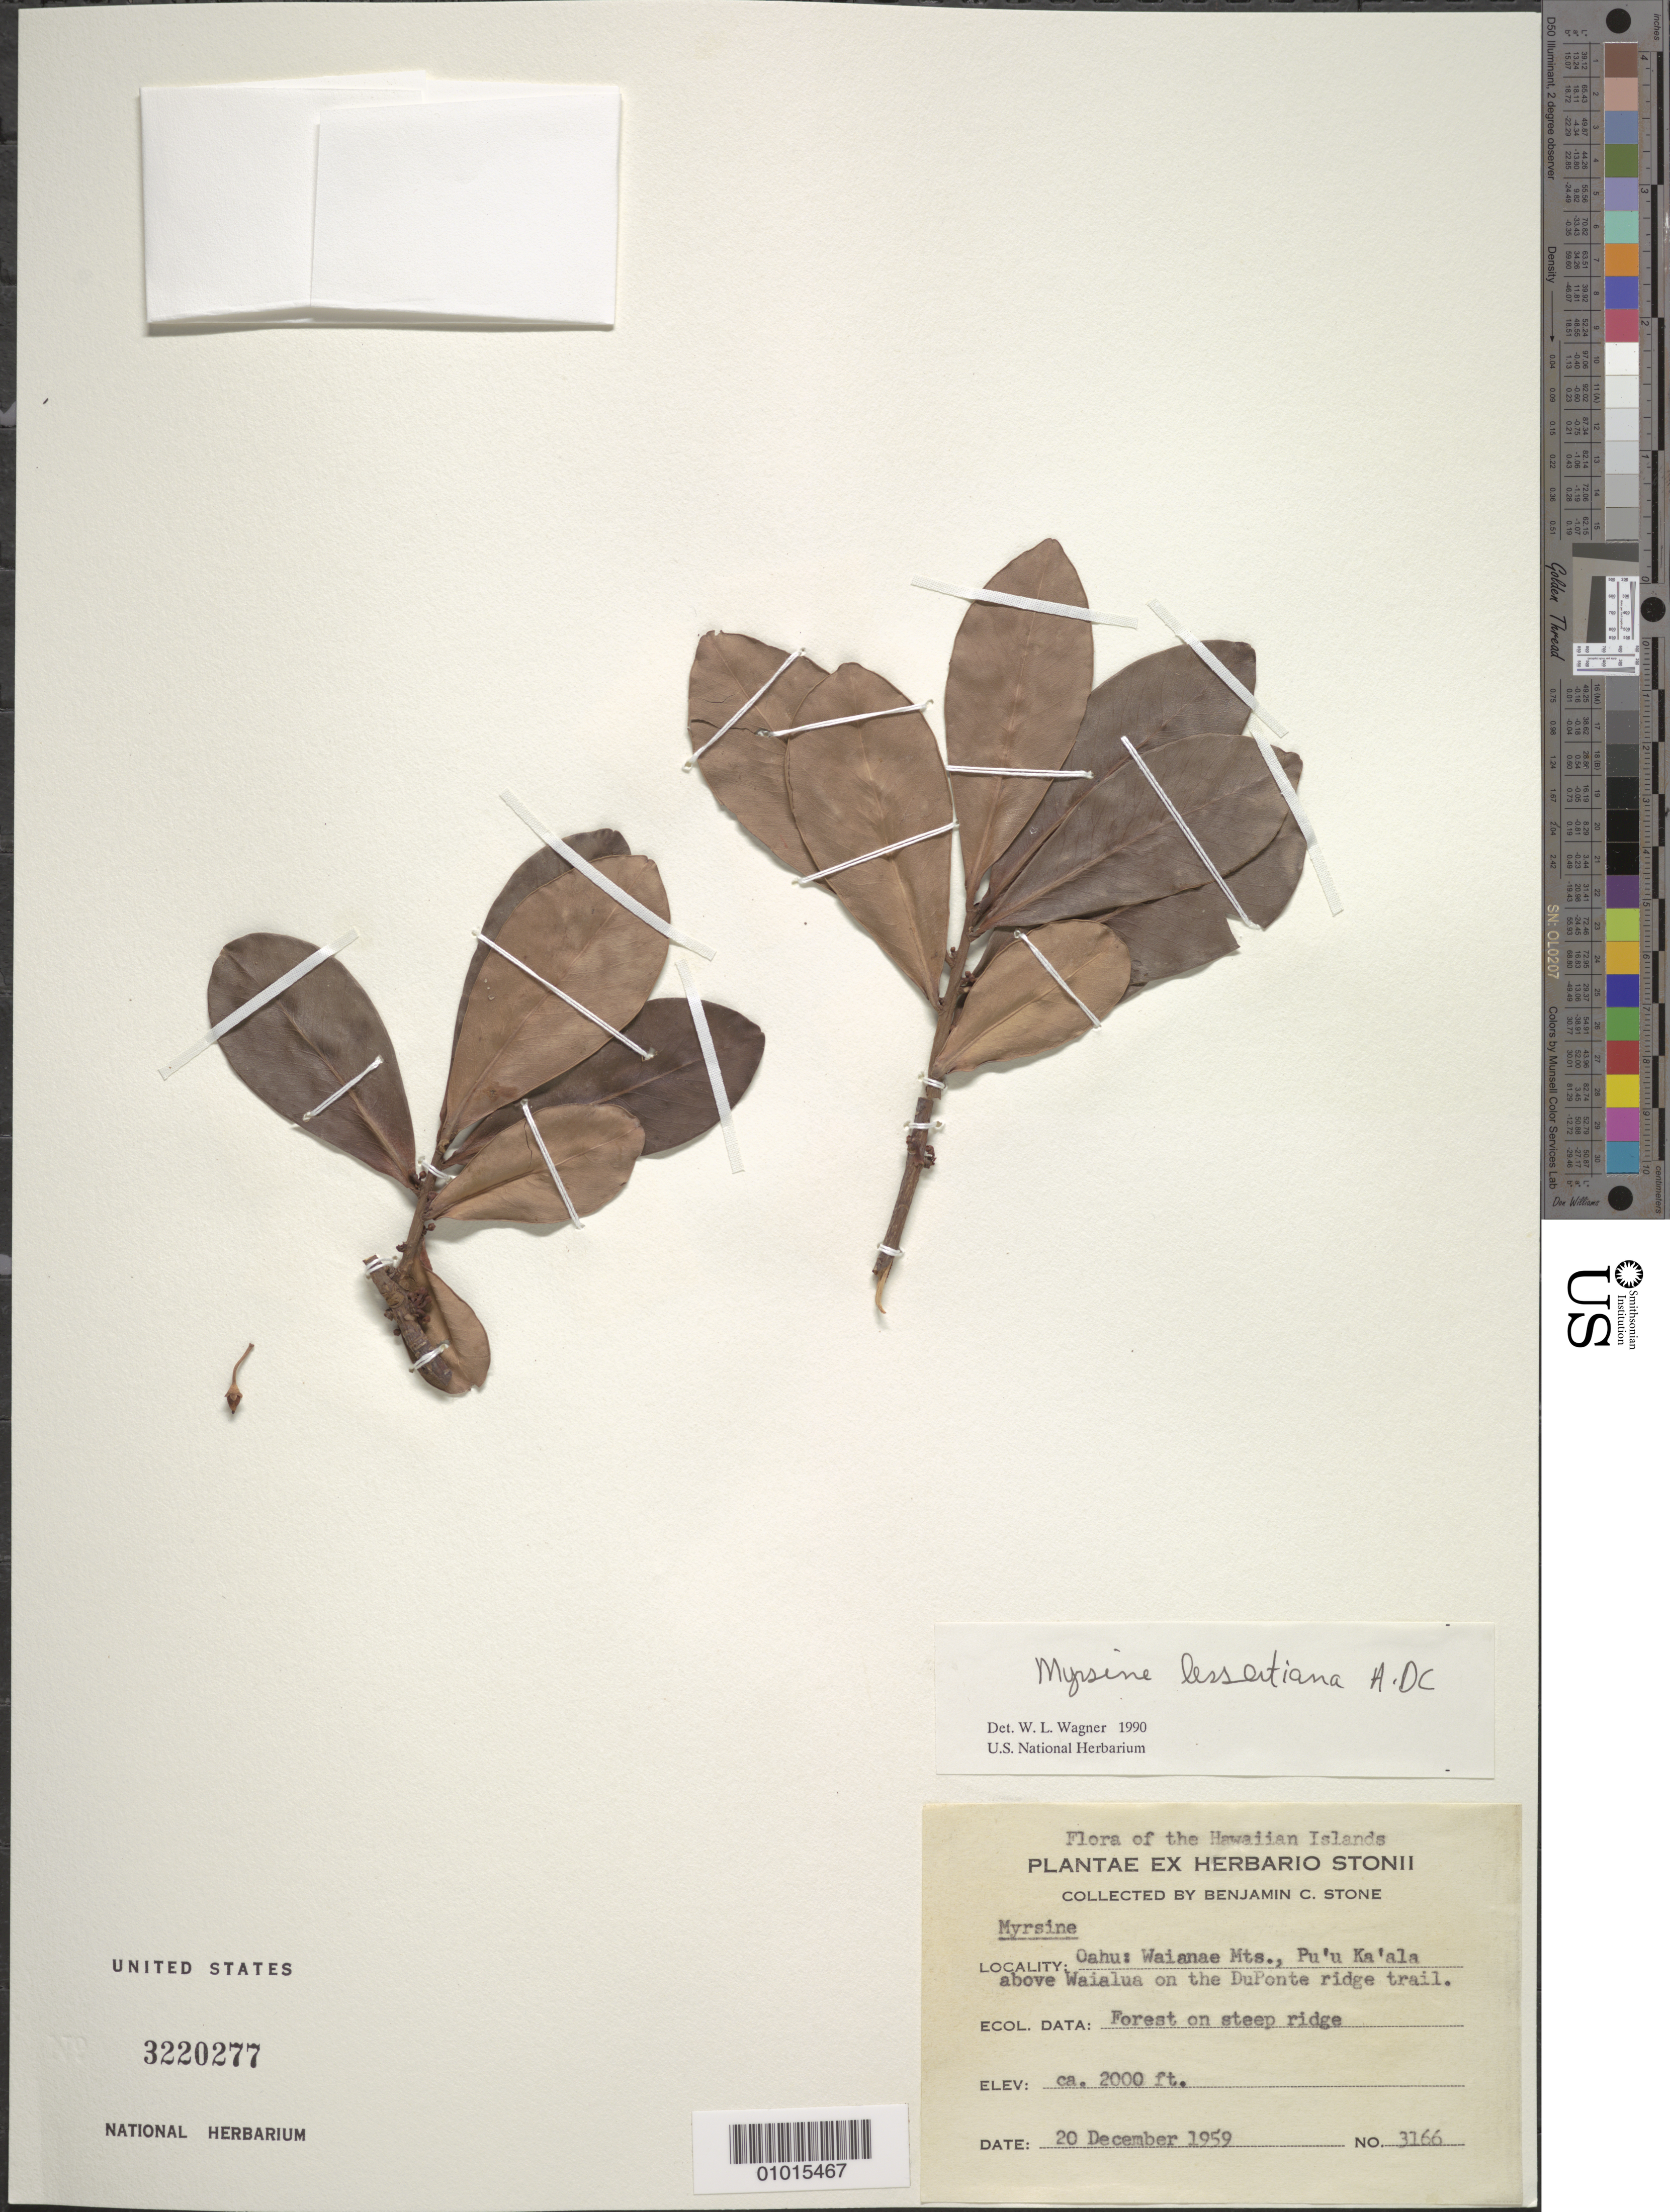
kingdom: Plantae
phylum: Tracheophyta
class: Magnoliopsida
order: Ericales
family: Primulaceae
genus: Myrsine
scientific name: Myrsine lessertiana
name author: A. DC.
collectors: B. C. Stone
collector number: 3166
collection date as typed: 20 Dec 1959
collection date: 1959-12-20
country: United States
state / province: Hawaii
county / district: Honolulu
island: Oahu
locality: Waianae Mts., Puu Kaala above Waialua on the DuPonte ridge trail.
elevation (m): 610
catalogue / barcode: US 3220277